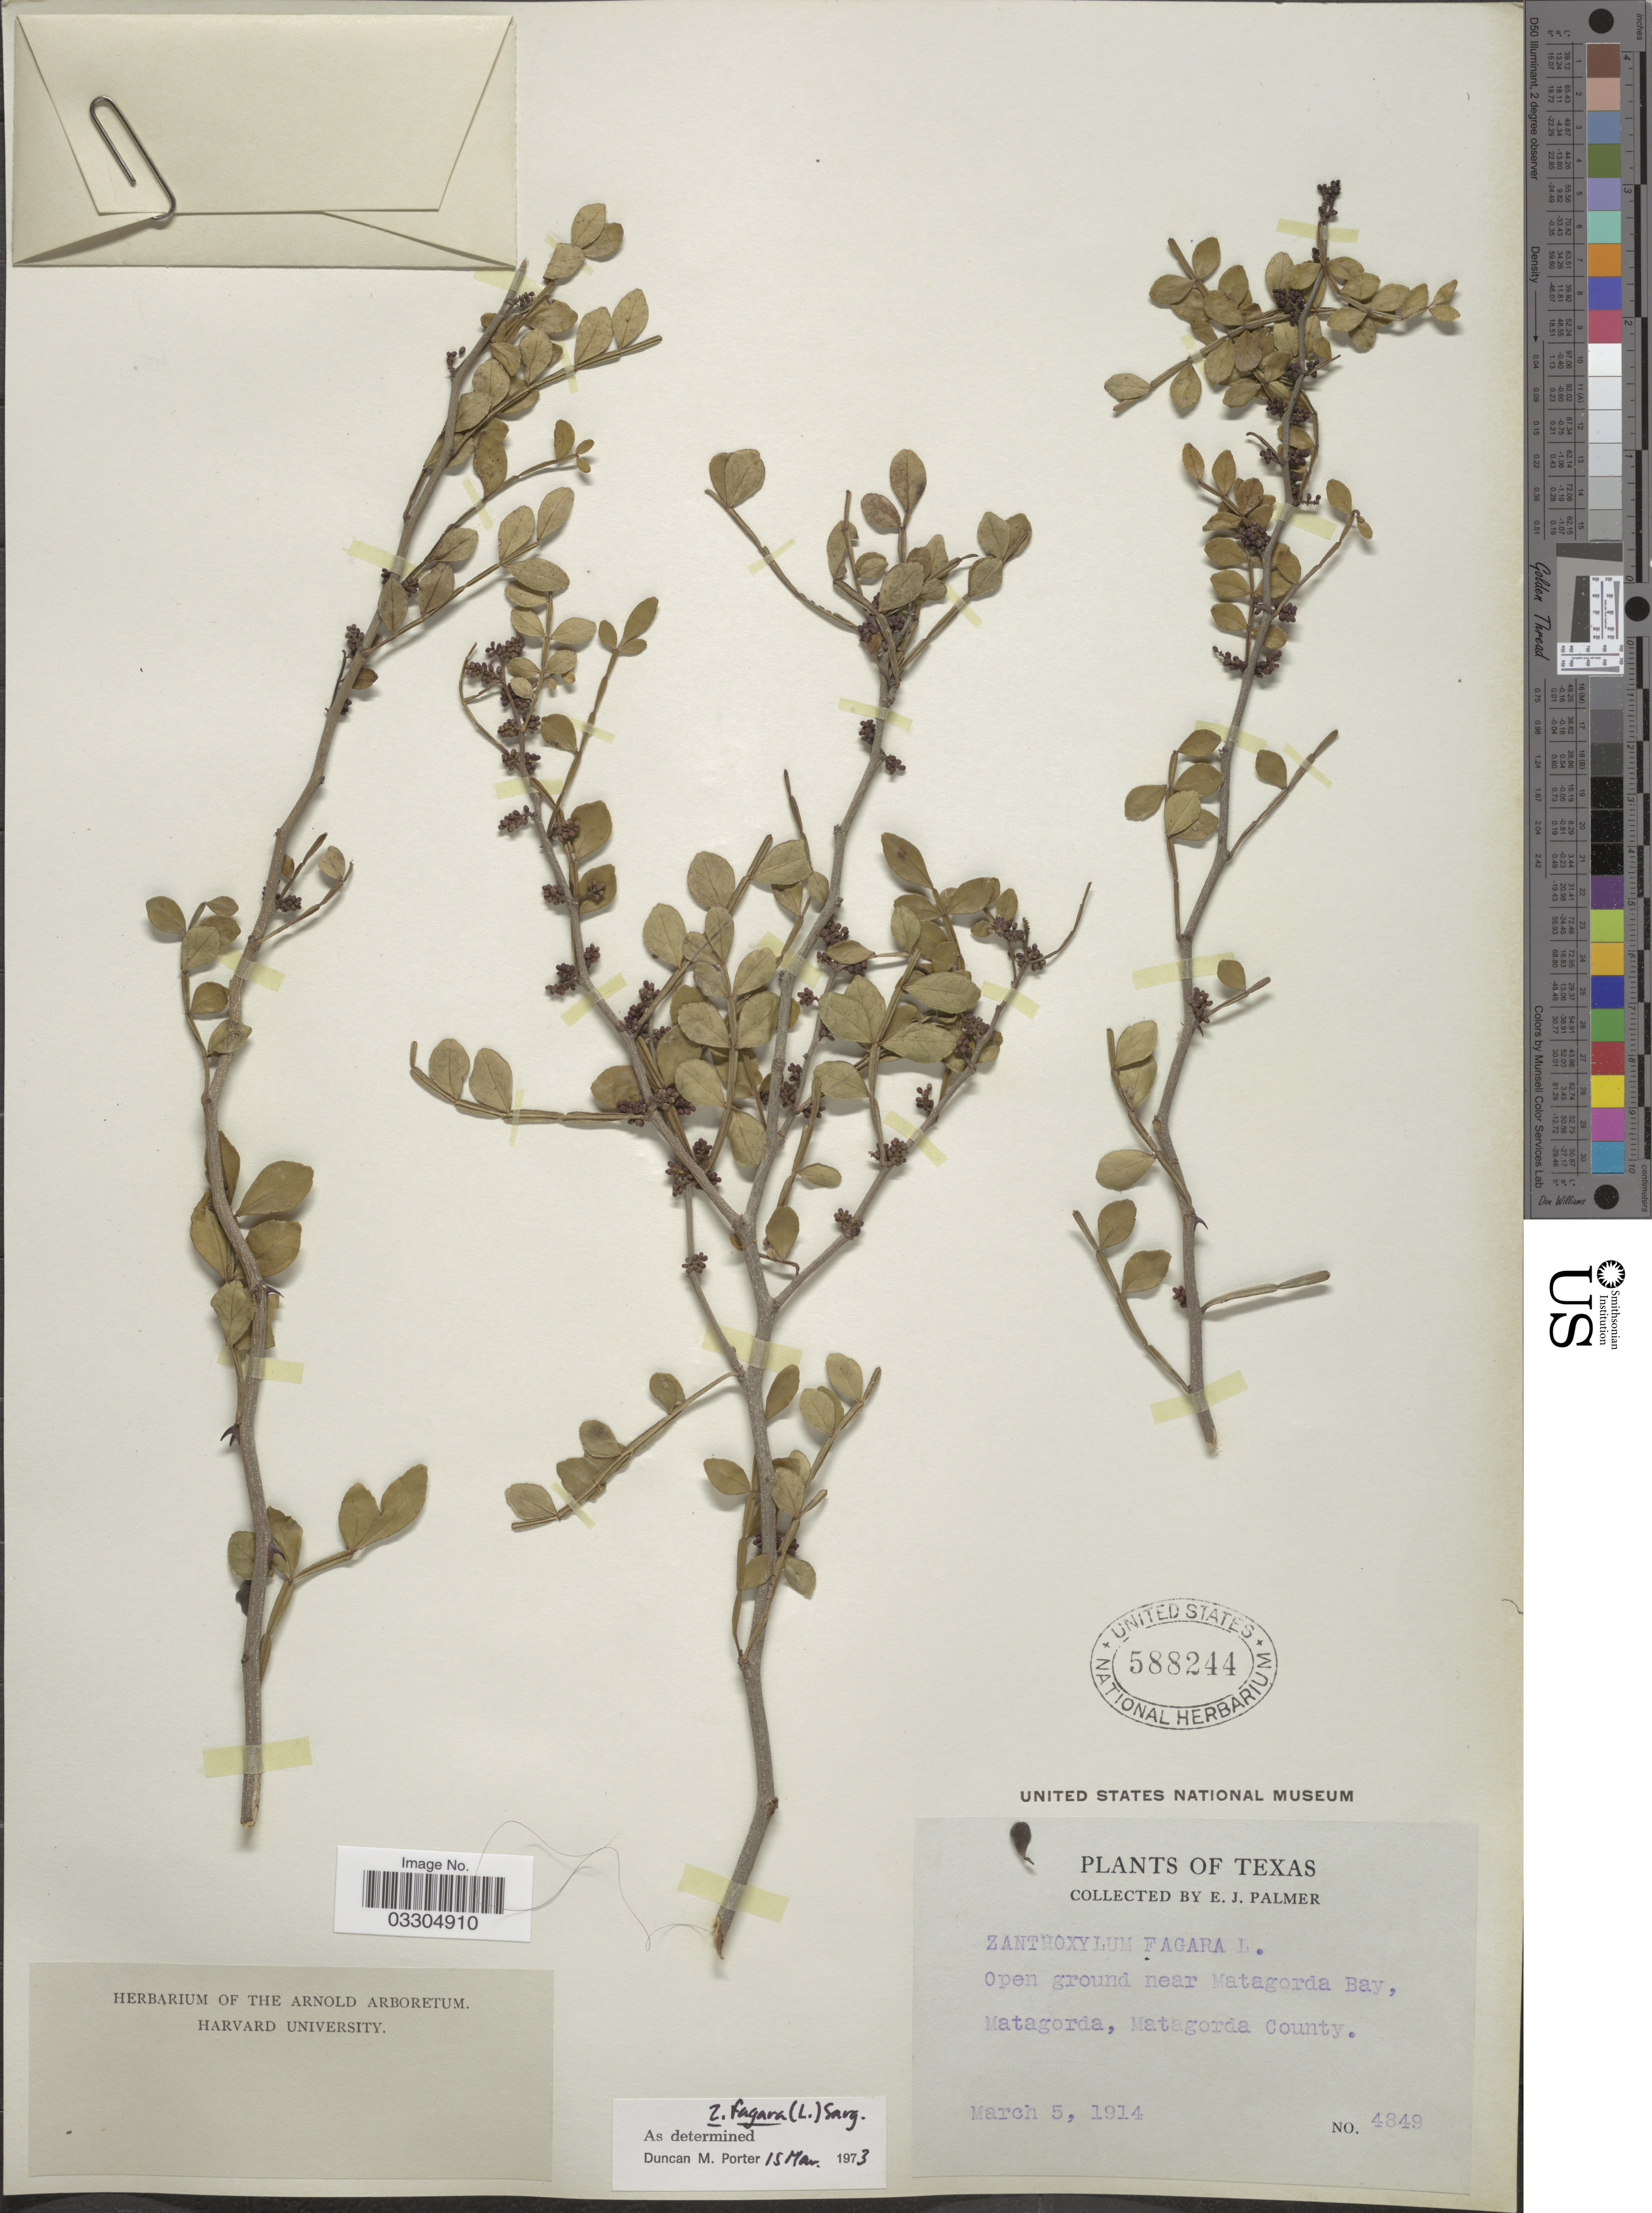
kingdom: Plantae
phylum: Tracheophyta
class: Magnoliopsida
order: Sapindales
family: Rutaceae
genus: Zanthoxylum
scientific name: Zanthoxylum fagara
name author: (L.) Sarg.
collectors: E. J. Palmer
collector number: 4849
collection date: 1914-03-05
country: United States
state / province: Texas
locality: Open ground near Matagorda Bay, Matagorda County.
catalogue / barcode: US 588244